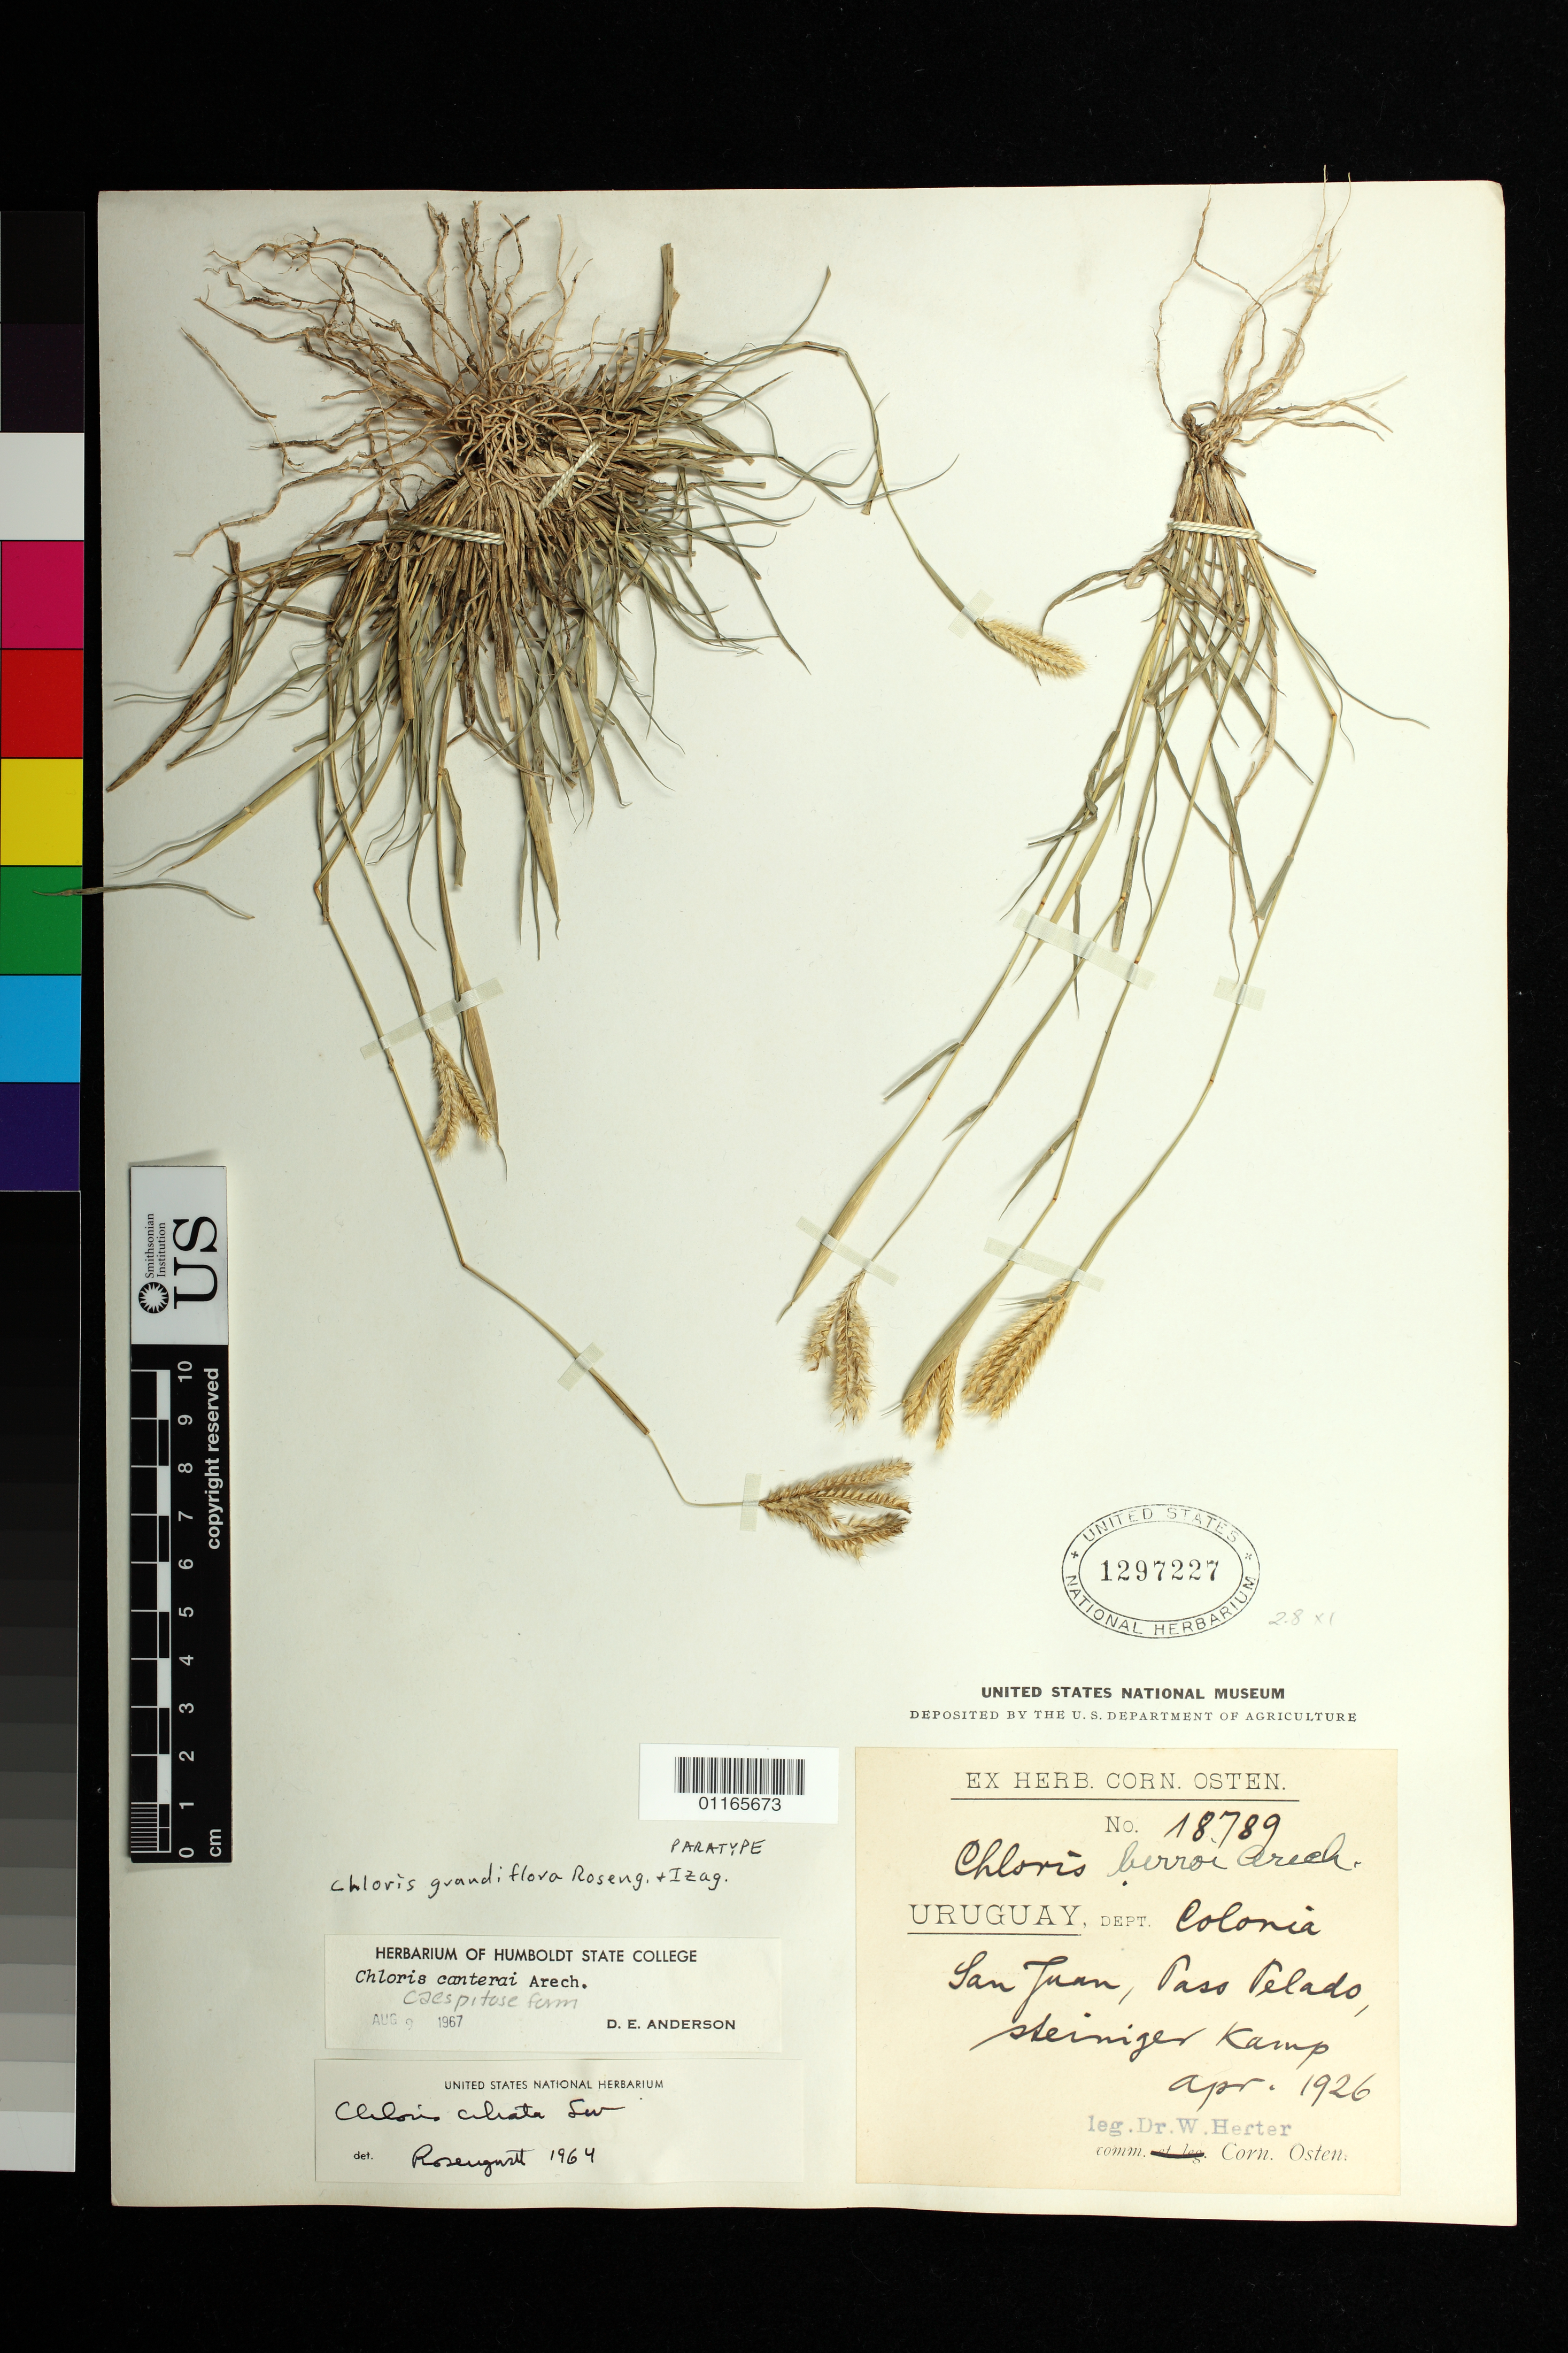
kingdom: Plantae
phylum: Tracheophyta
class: Liliopsida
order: Poales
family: Poaceae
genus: Stapfochloa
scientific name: Stapfochloa canterae subsp. grandiflora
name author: (Roseng. & Izag.) P.M. Peterson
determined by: Peterson, Paul M., (BOT), Smithsonian Institution - National Museum of Natural History (UNITED STATES)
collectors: W. G. Herter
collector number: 18789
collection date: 1926-04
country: Uruguay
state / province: Colonia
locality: San Juan, Pass Telado, seiniger Kamp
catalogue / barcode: US 1297227